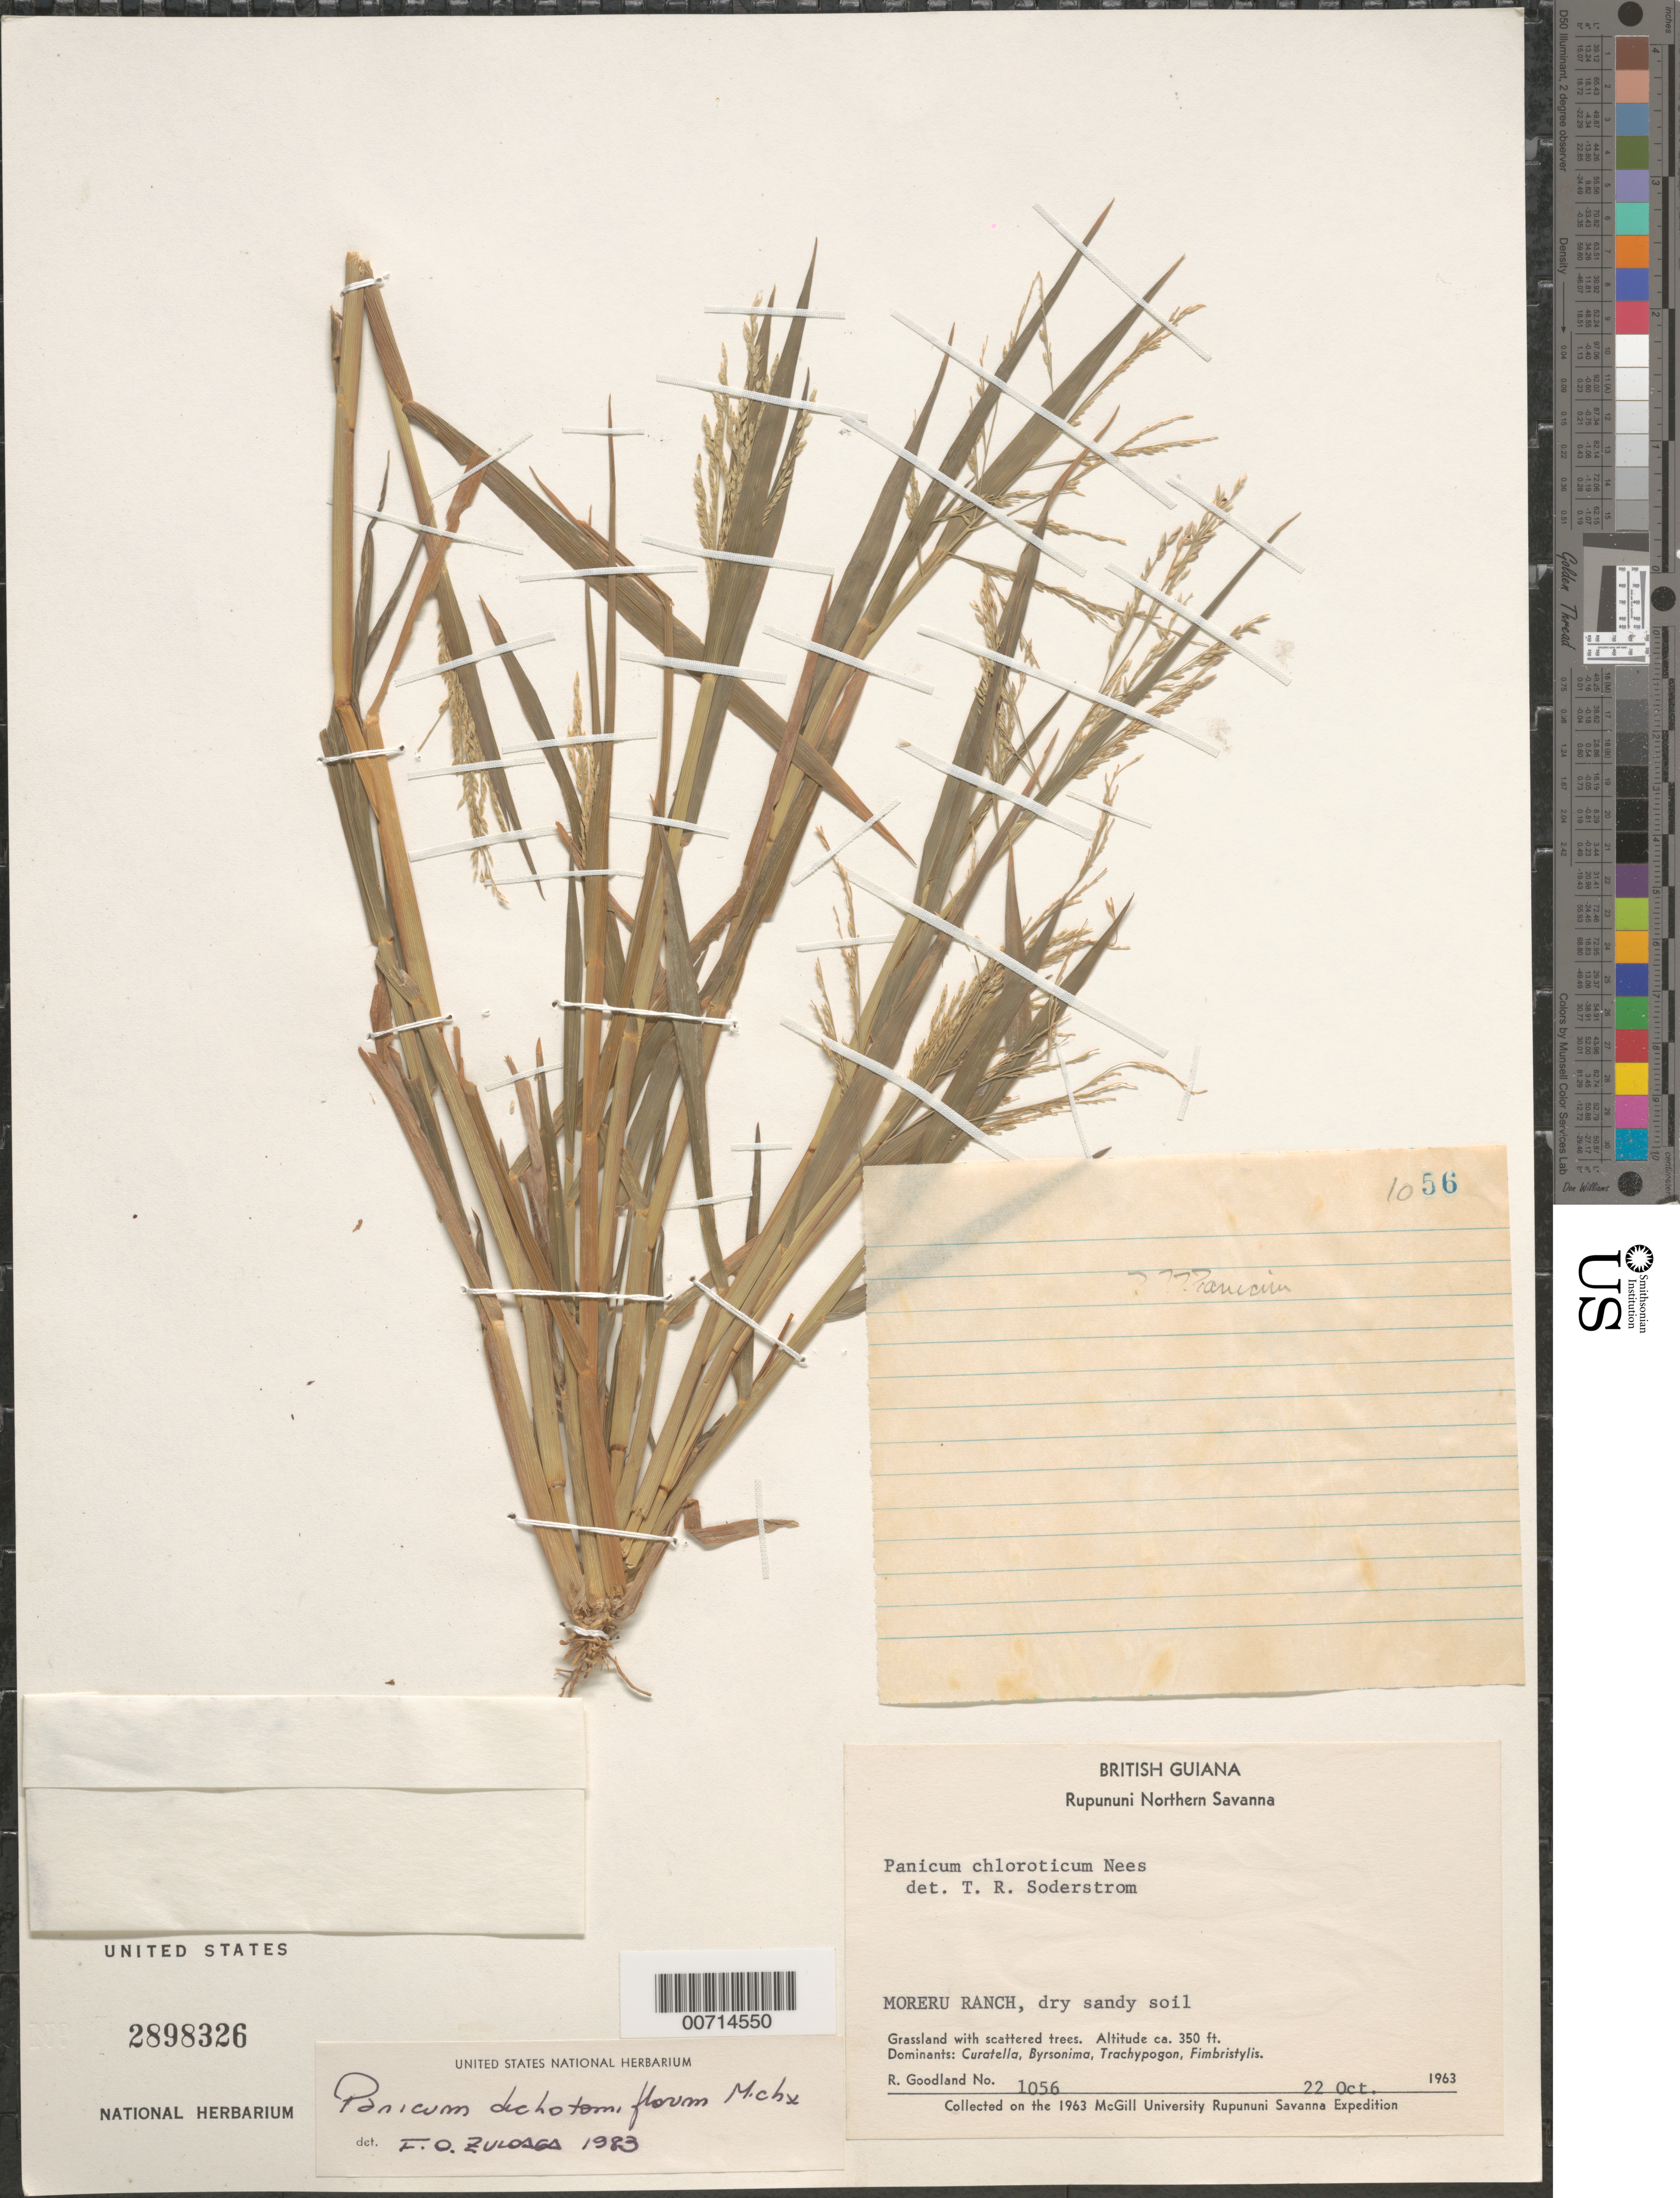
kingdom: Plantae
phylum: Tracheophyta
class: Liliopsida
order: Poales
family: Poaceae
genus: Panicum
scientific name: Panicum dichotomiflorum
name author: Michx.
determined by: Zuloaga, F. O.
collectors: R. Goodland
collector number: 1056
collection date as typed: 22-Oct-63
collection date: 1963-10-22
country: Guyana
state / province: U. Takutu-U. Essequibo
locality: Rupununi Northern Savanna, Moreru Ranch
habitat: Dry sandy soil. Grassland with scattered trees. Dominants: Curatella, Byrsonima, Trachypogon, Fimbristylis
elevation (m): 107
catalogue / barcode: US 2898326